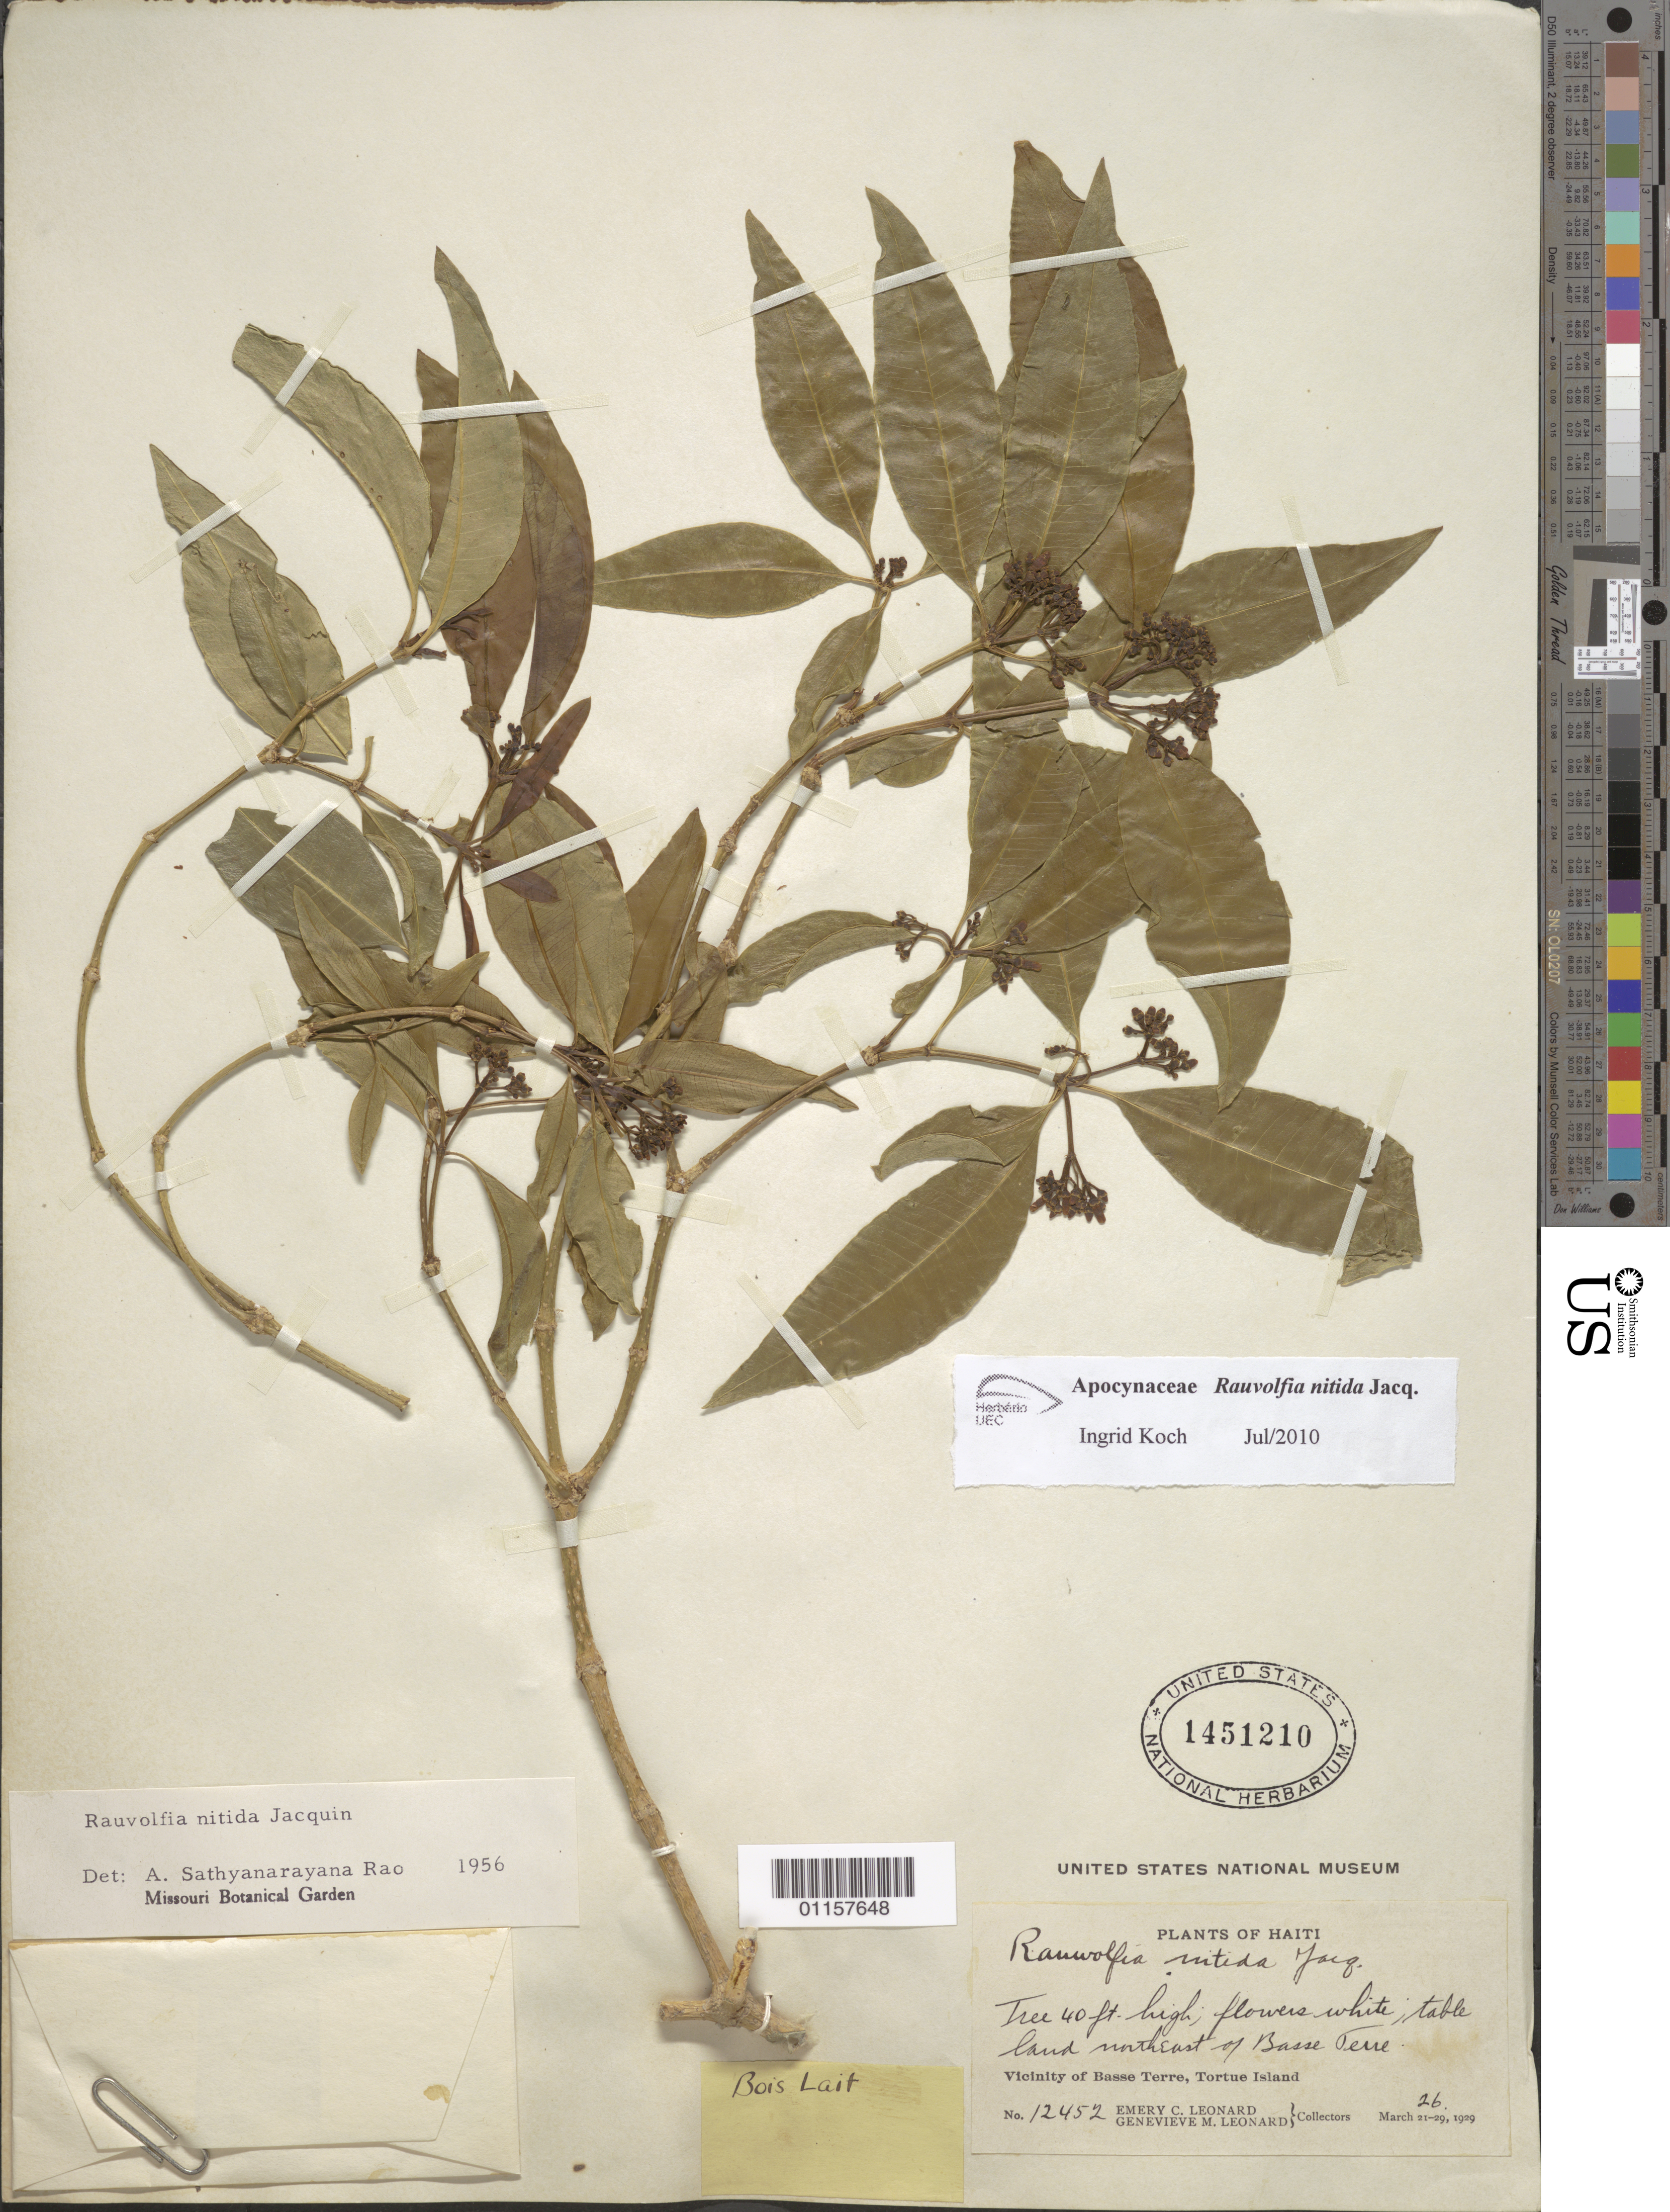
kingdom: Plantae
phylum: Tracheophyta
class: Magnoliopsida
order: Gentianales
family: Apocynaceae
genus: Rauvolfia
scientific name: Rauvolfia nitida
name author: Jacq.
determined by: Koch, I.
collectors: E. C. Leonard & G. M. Leonard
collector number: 12452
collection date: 1929-03-26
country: Haiti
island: Tortue I.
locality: Basse Terre, NE of.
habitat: Table land.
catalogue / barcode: US 1451210